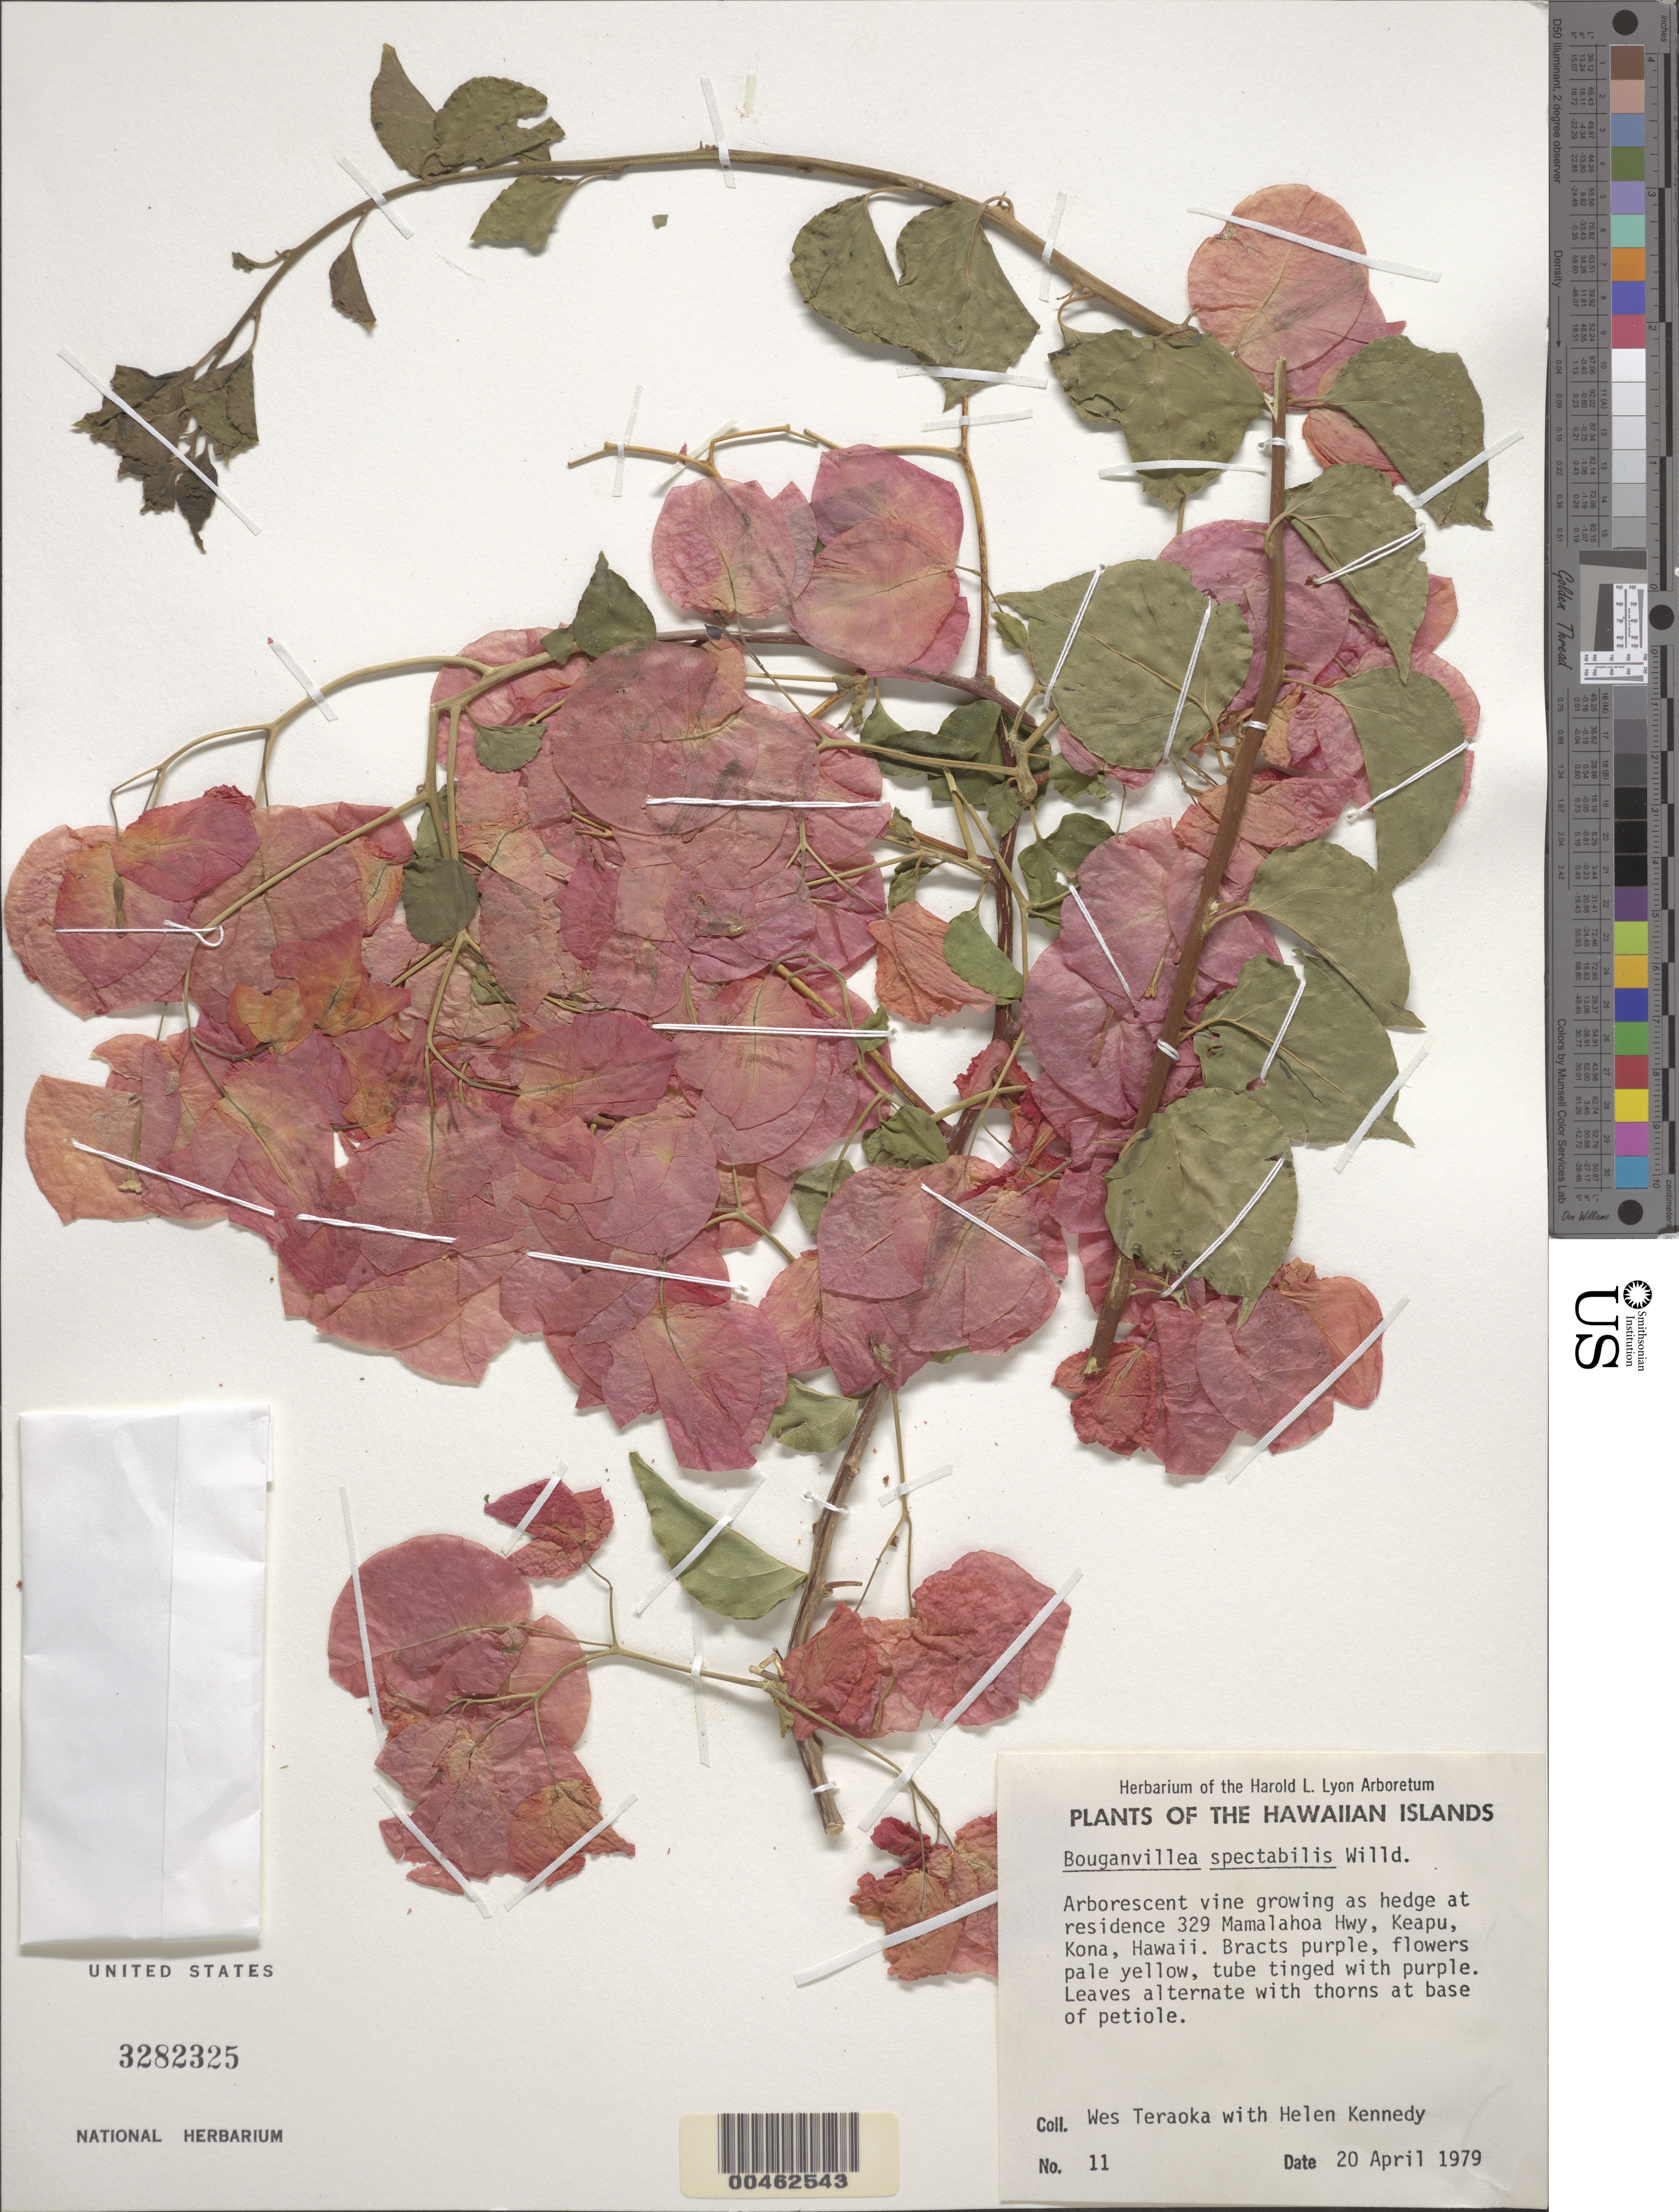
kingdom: Plantae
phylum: Tracheophyta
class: Magnoliopsida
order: Caryophyllales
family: Nyctaginaceae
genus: Bougainvillea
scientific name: Bougainvillea spectabilis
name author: Willd.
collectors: W. Teraoka & H. Kennedy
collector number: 11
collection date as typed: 20 Apr 1979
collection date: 1979-04-20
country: United States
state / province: Hawaii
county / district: Hawaii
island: Hawaii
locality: at residence 329 Mamalahoa Hwy, Keapu, Kona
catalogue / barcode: US 3282325